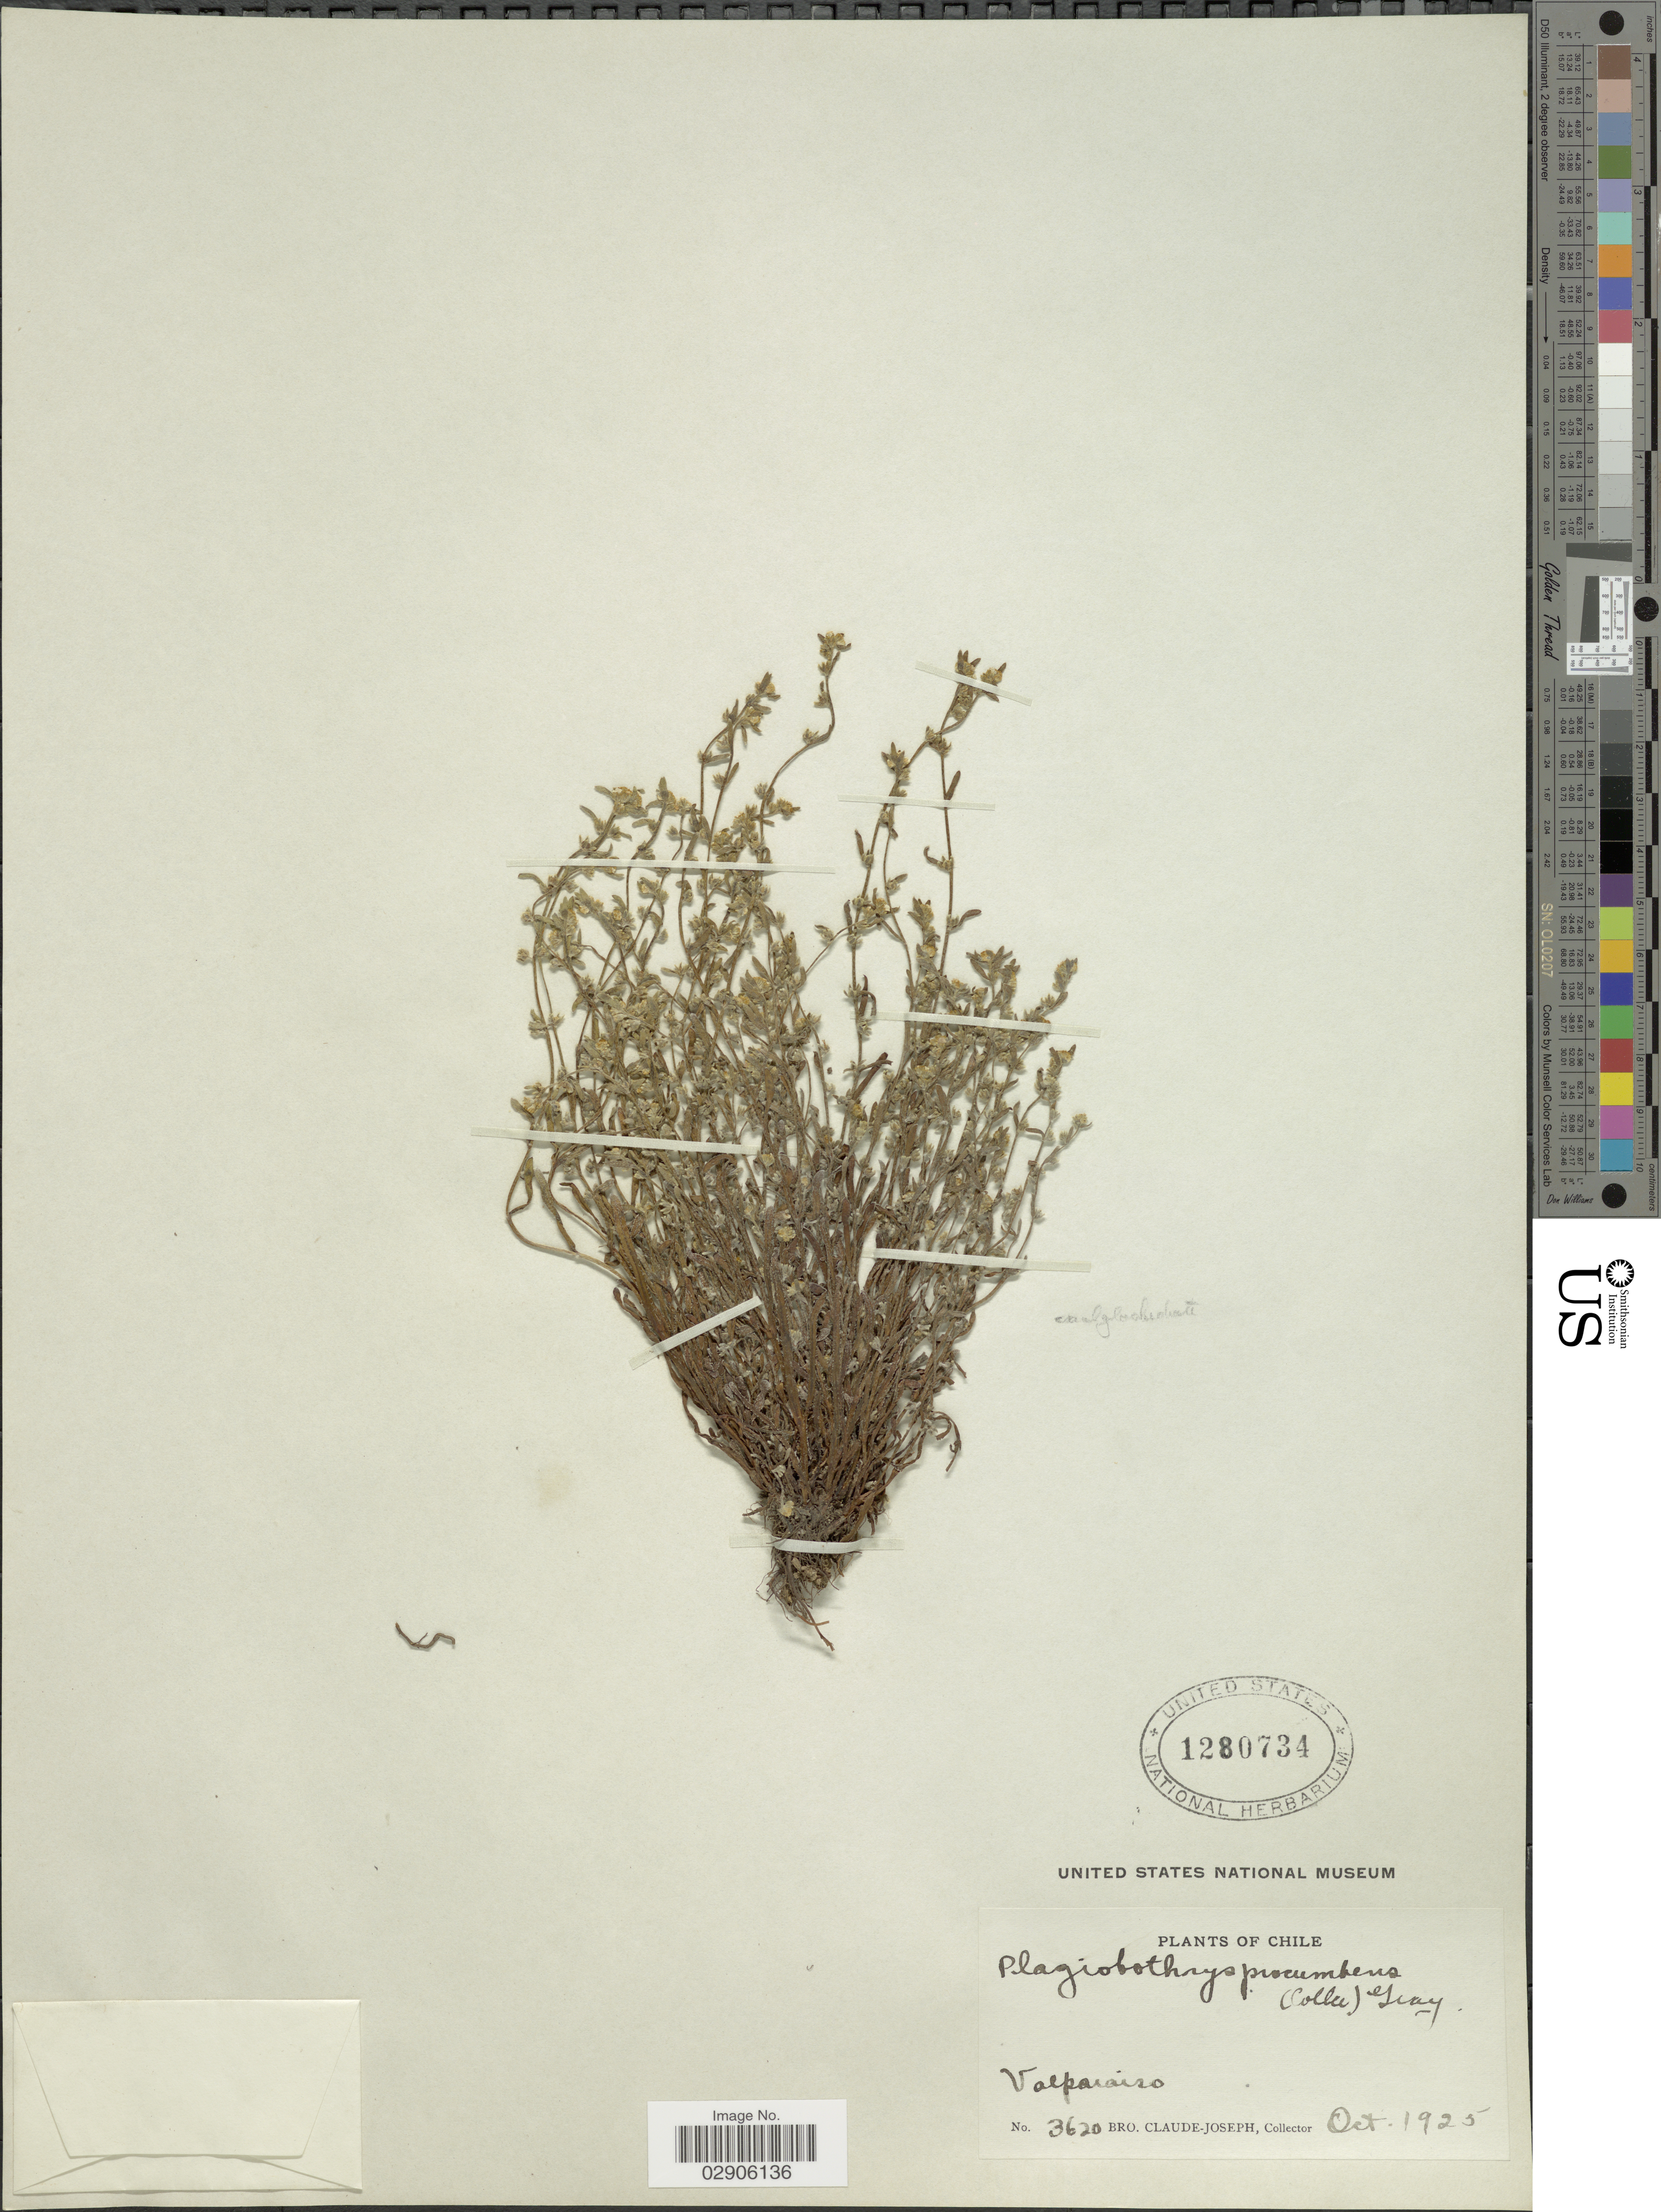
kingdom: Plantae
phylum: Tracheophyta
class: Magnoliopsida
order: Boraginales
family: Boraginaceae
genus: Plagiobothrys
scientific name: Plagiobothrys procumbens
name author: (Colla) Colla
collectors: Bro. Claude-Joseph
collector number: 3620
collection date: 1925-10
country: Chile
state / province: Valparaíso (V)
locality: Valparaiso.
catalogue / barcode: US 1280734